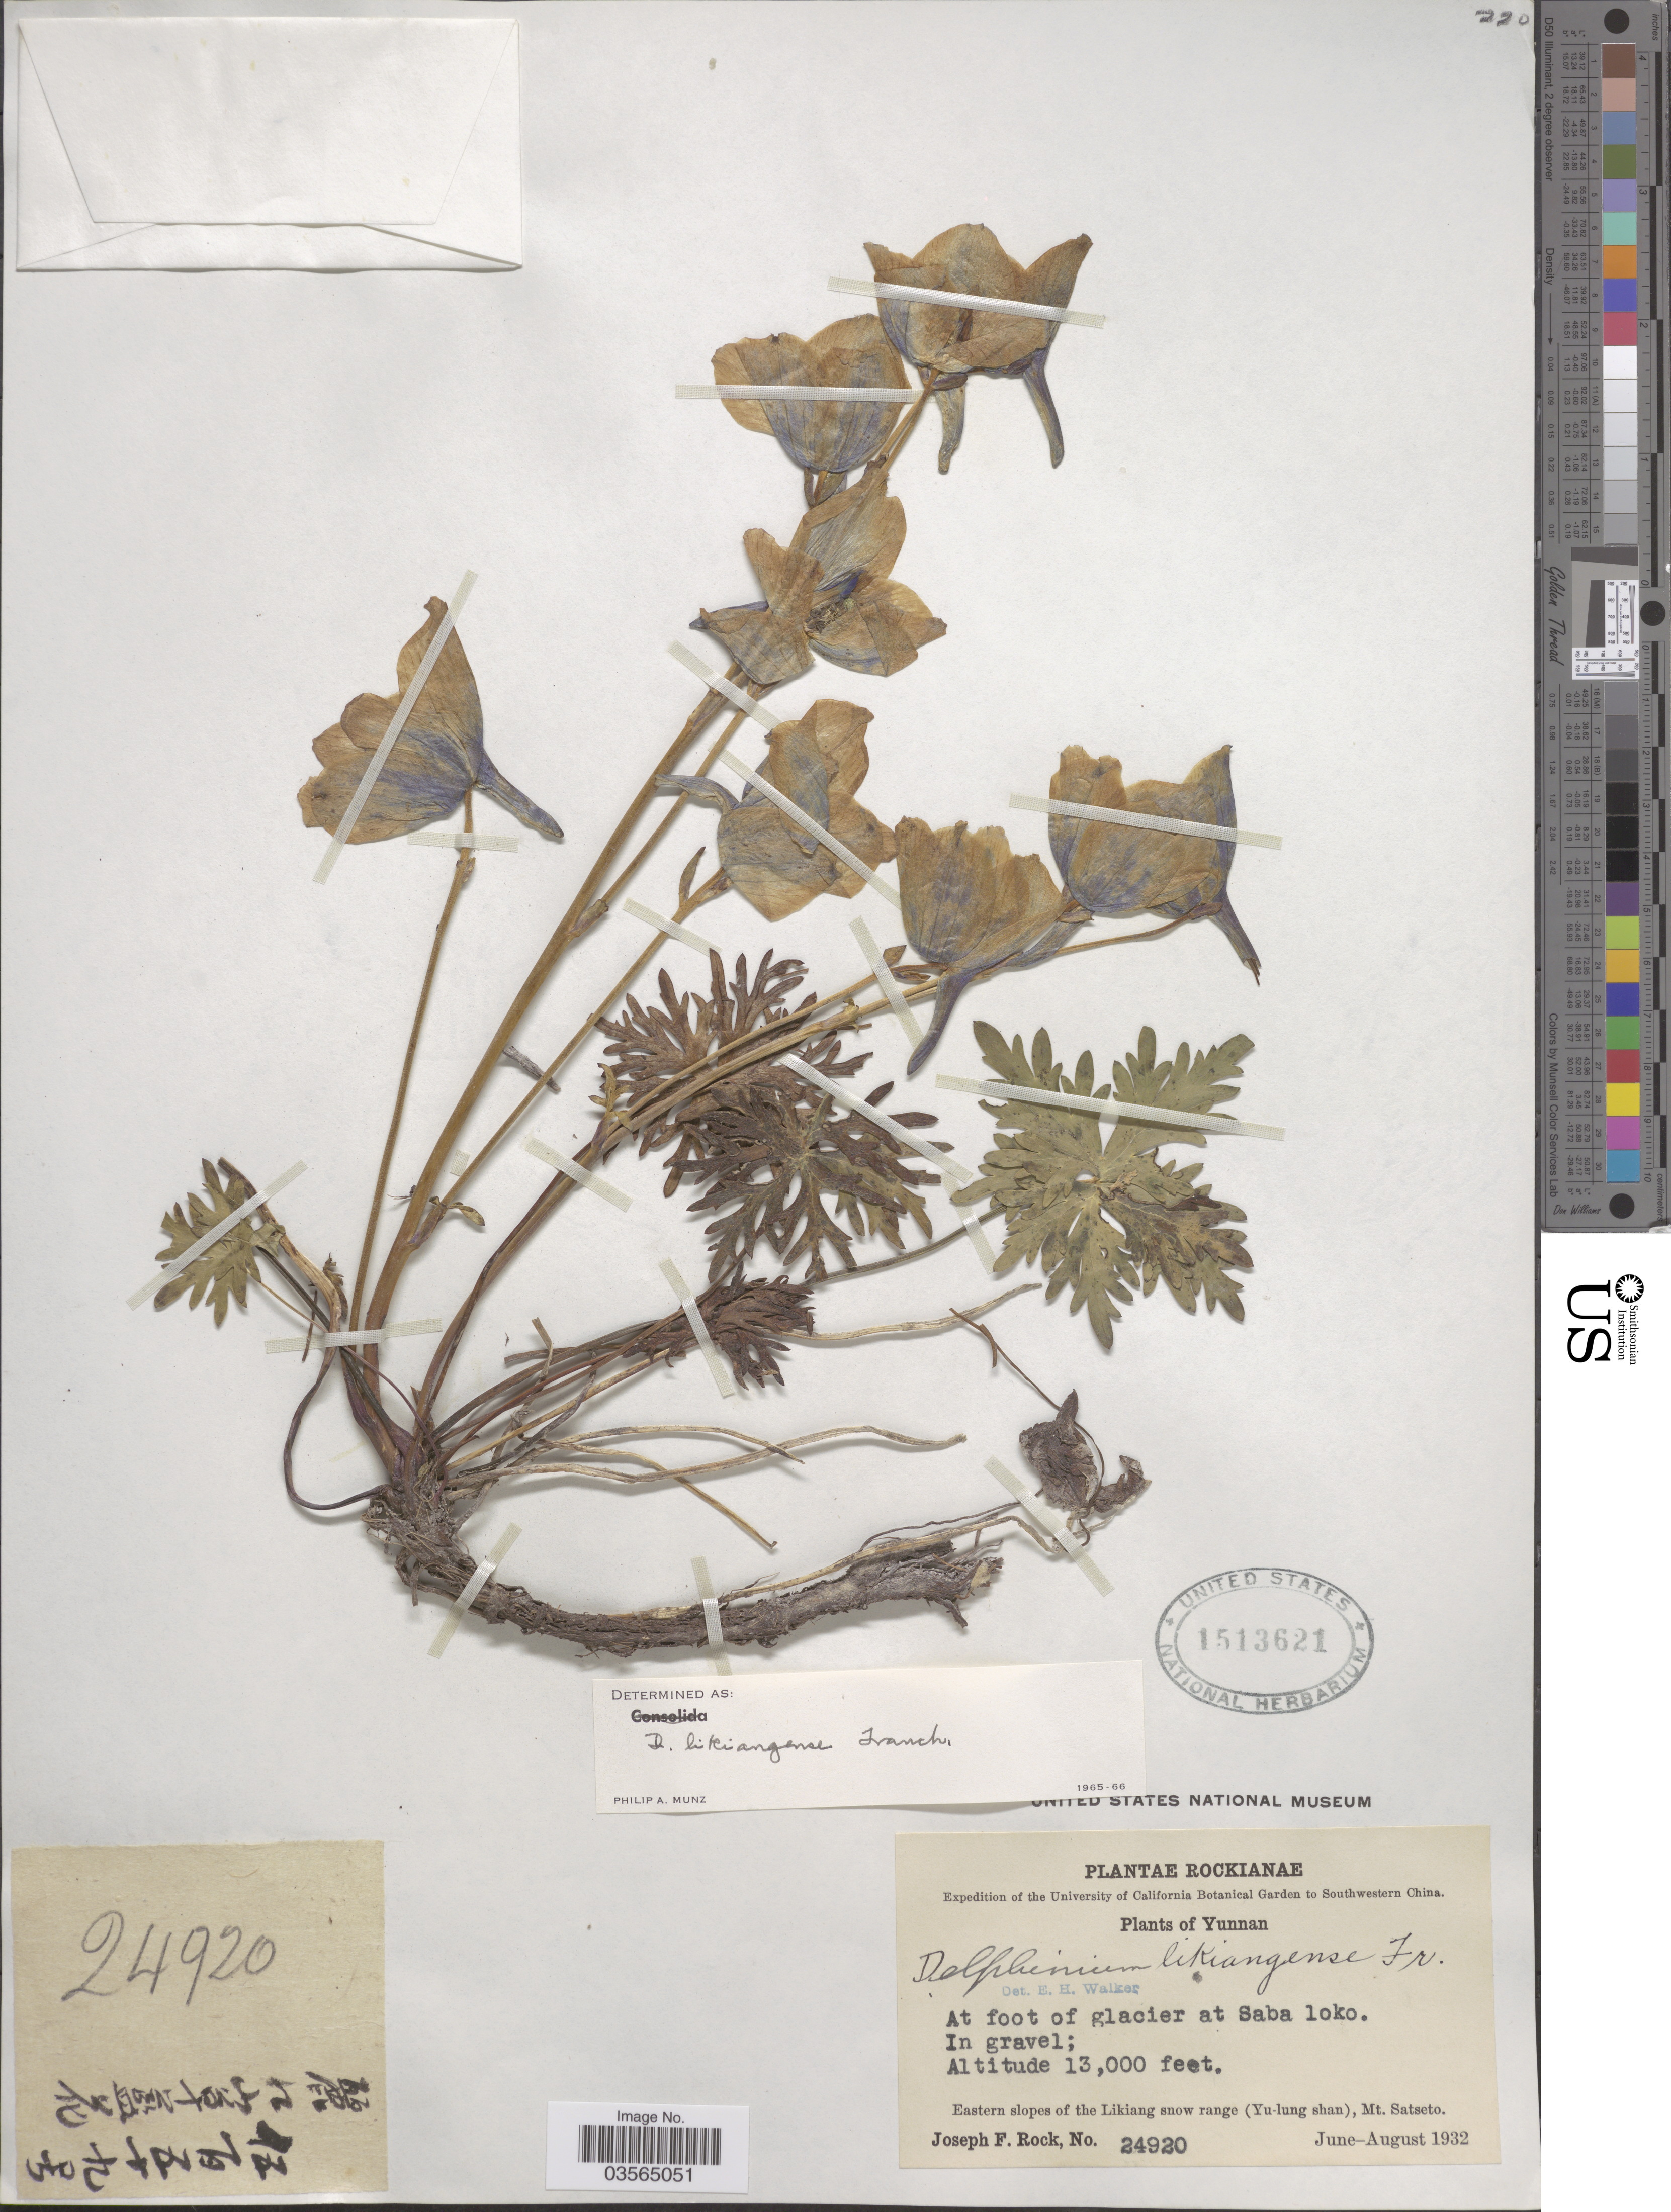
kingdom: Plantae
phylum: Tracheophyta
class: Magnoliopsida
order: Ranunculales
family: Ranunculaceae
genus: Delphinium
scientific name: Delphinium likiangense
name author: Franch.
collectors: J. F. Rock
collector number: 24920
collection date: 1932-06/1932-08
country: China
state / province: Yunnan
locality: Southwestern China. At foot of glacier at Saba loko. Eastern slopes of the Likiang snow range (Yu-lung shan), Mt. Satseto.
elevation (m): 3962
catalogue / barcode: US 1513621